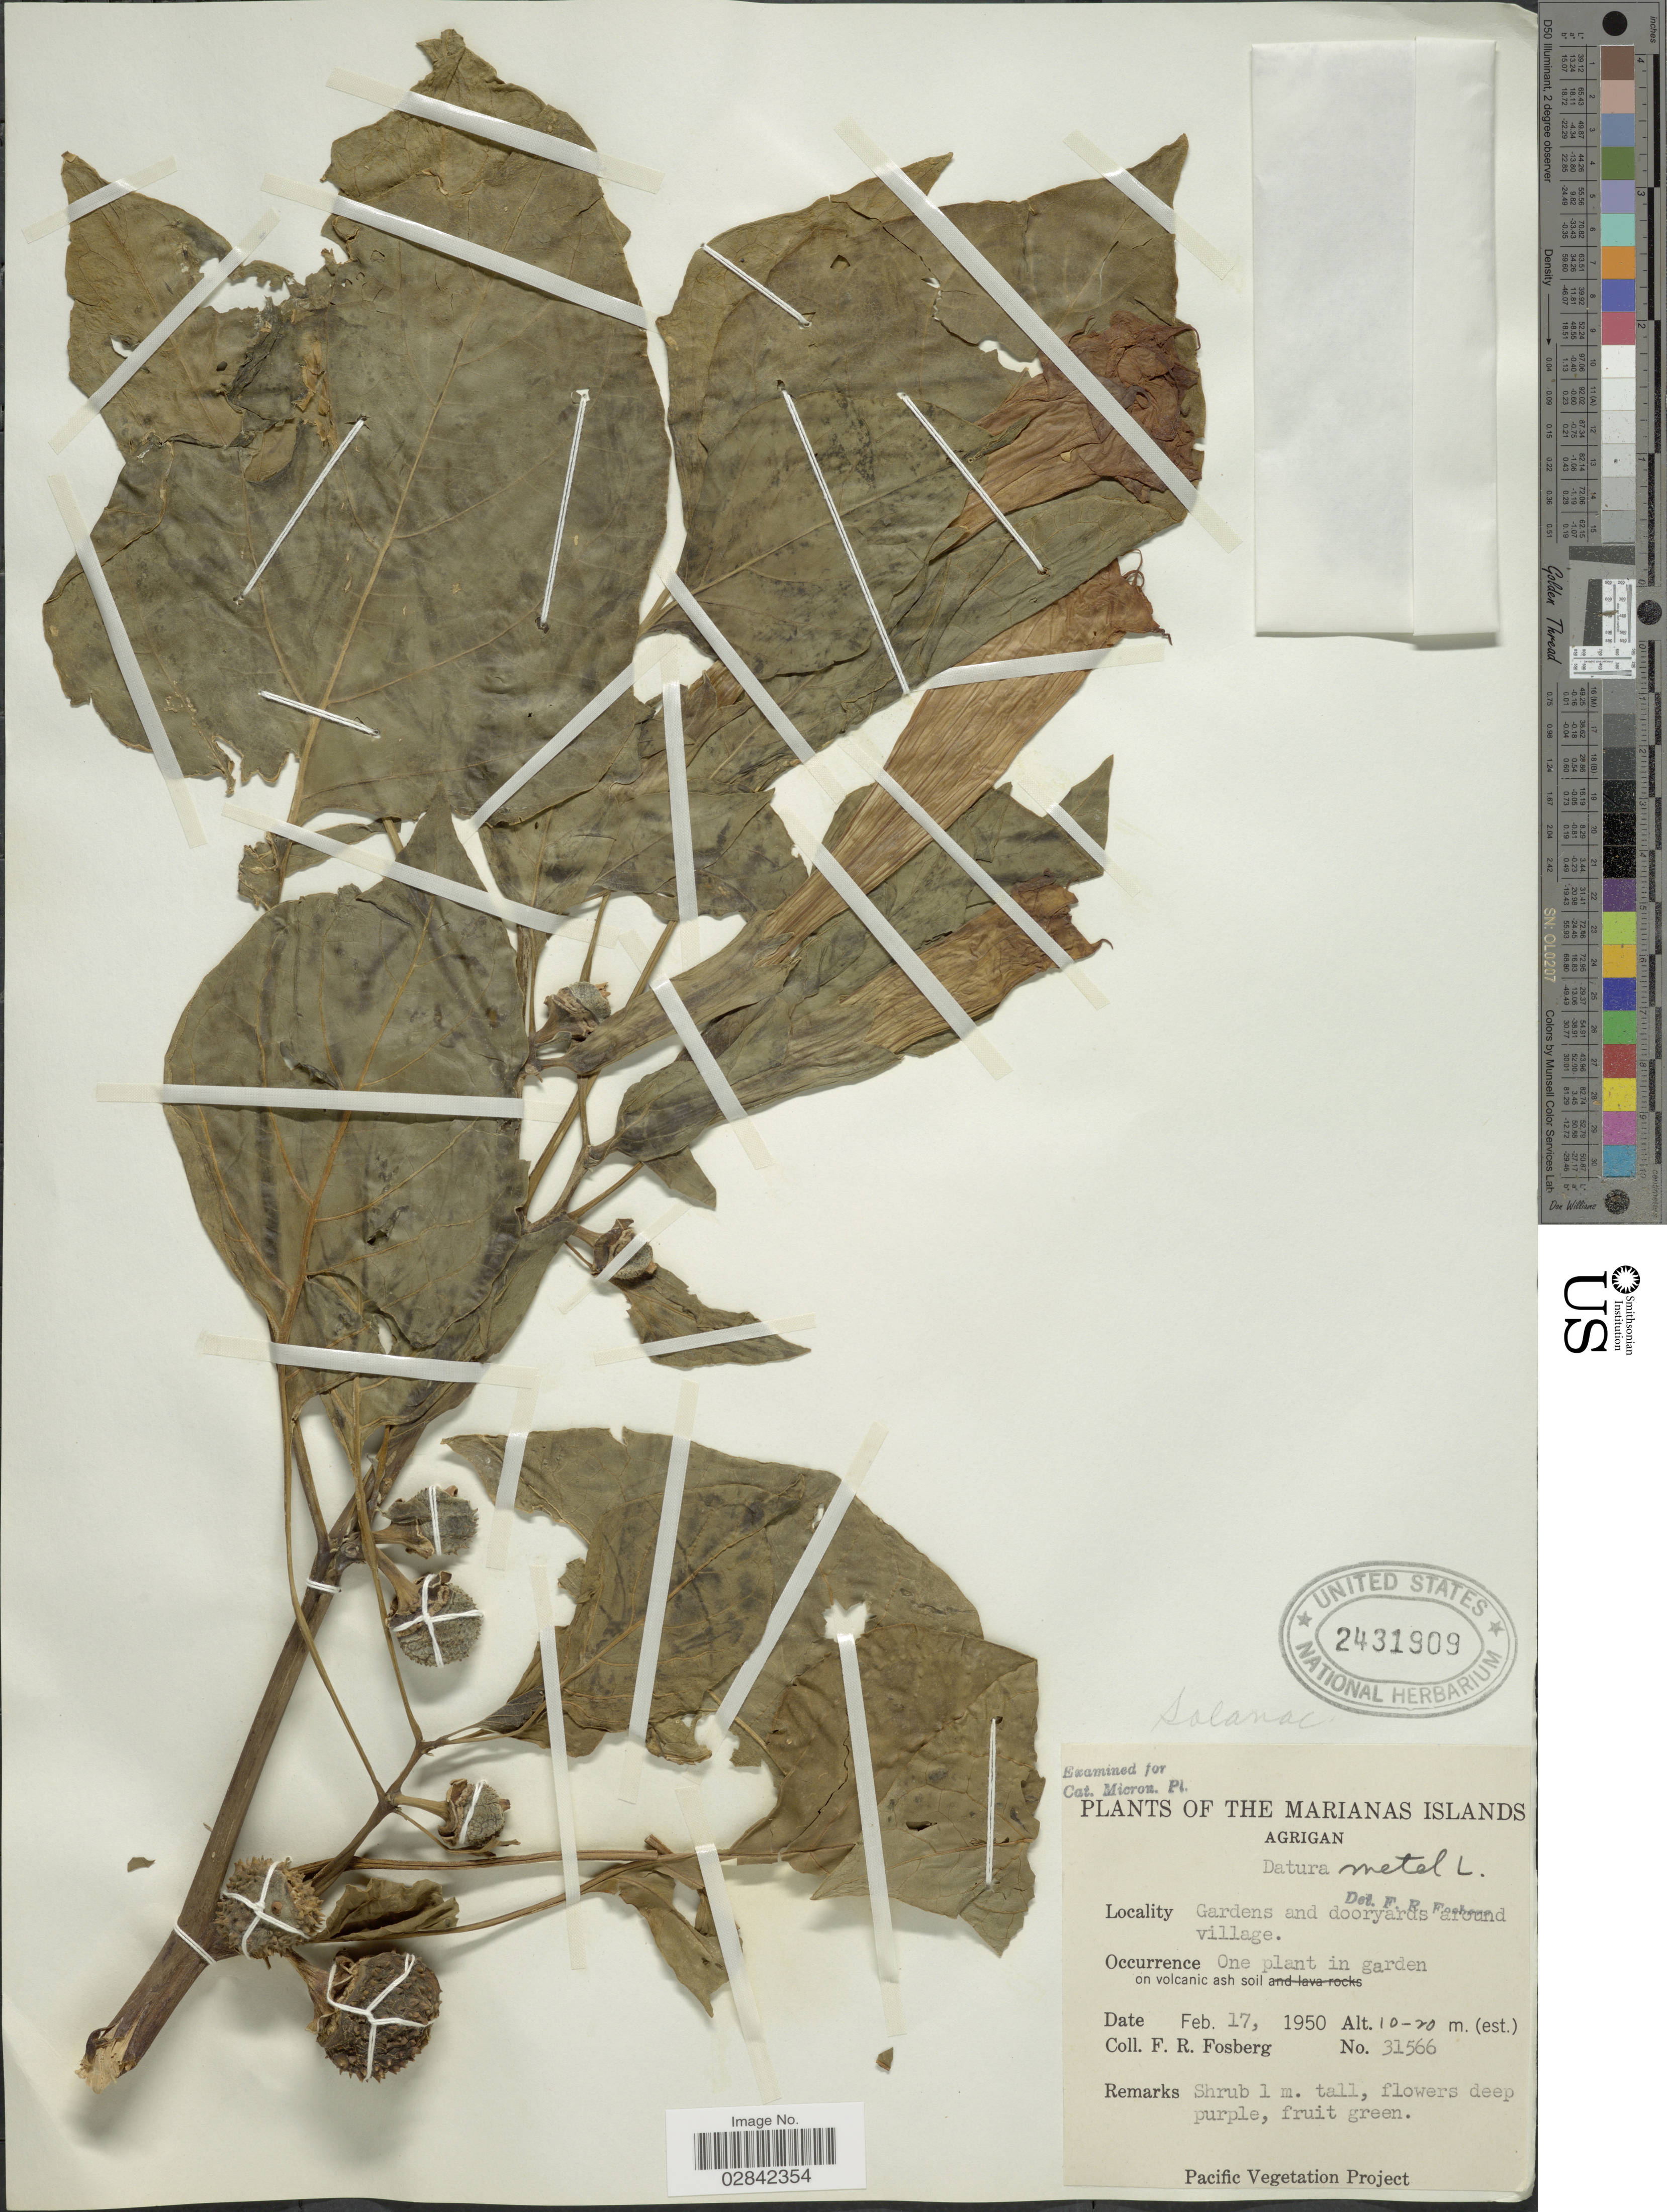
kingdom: Plantae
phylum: Tracheophyta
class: Magnoliopsida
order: Solanales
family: Solanaceae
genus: Datura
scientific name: Datura metel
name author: L.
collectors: F. R. Fosberg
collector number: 31566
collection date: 1950-02-17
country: Northern Mariana Islands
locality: The Marianas Islands, Agrigan, Gardens and dooryards around village.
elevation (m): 10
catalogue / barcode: US 2431909